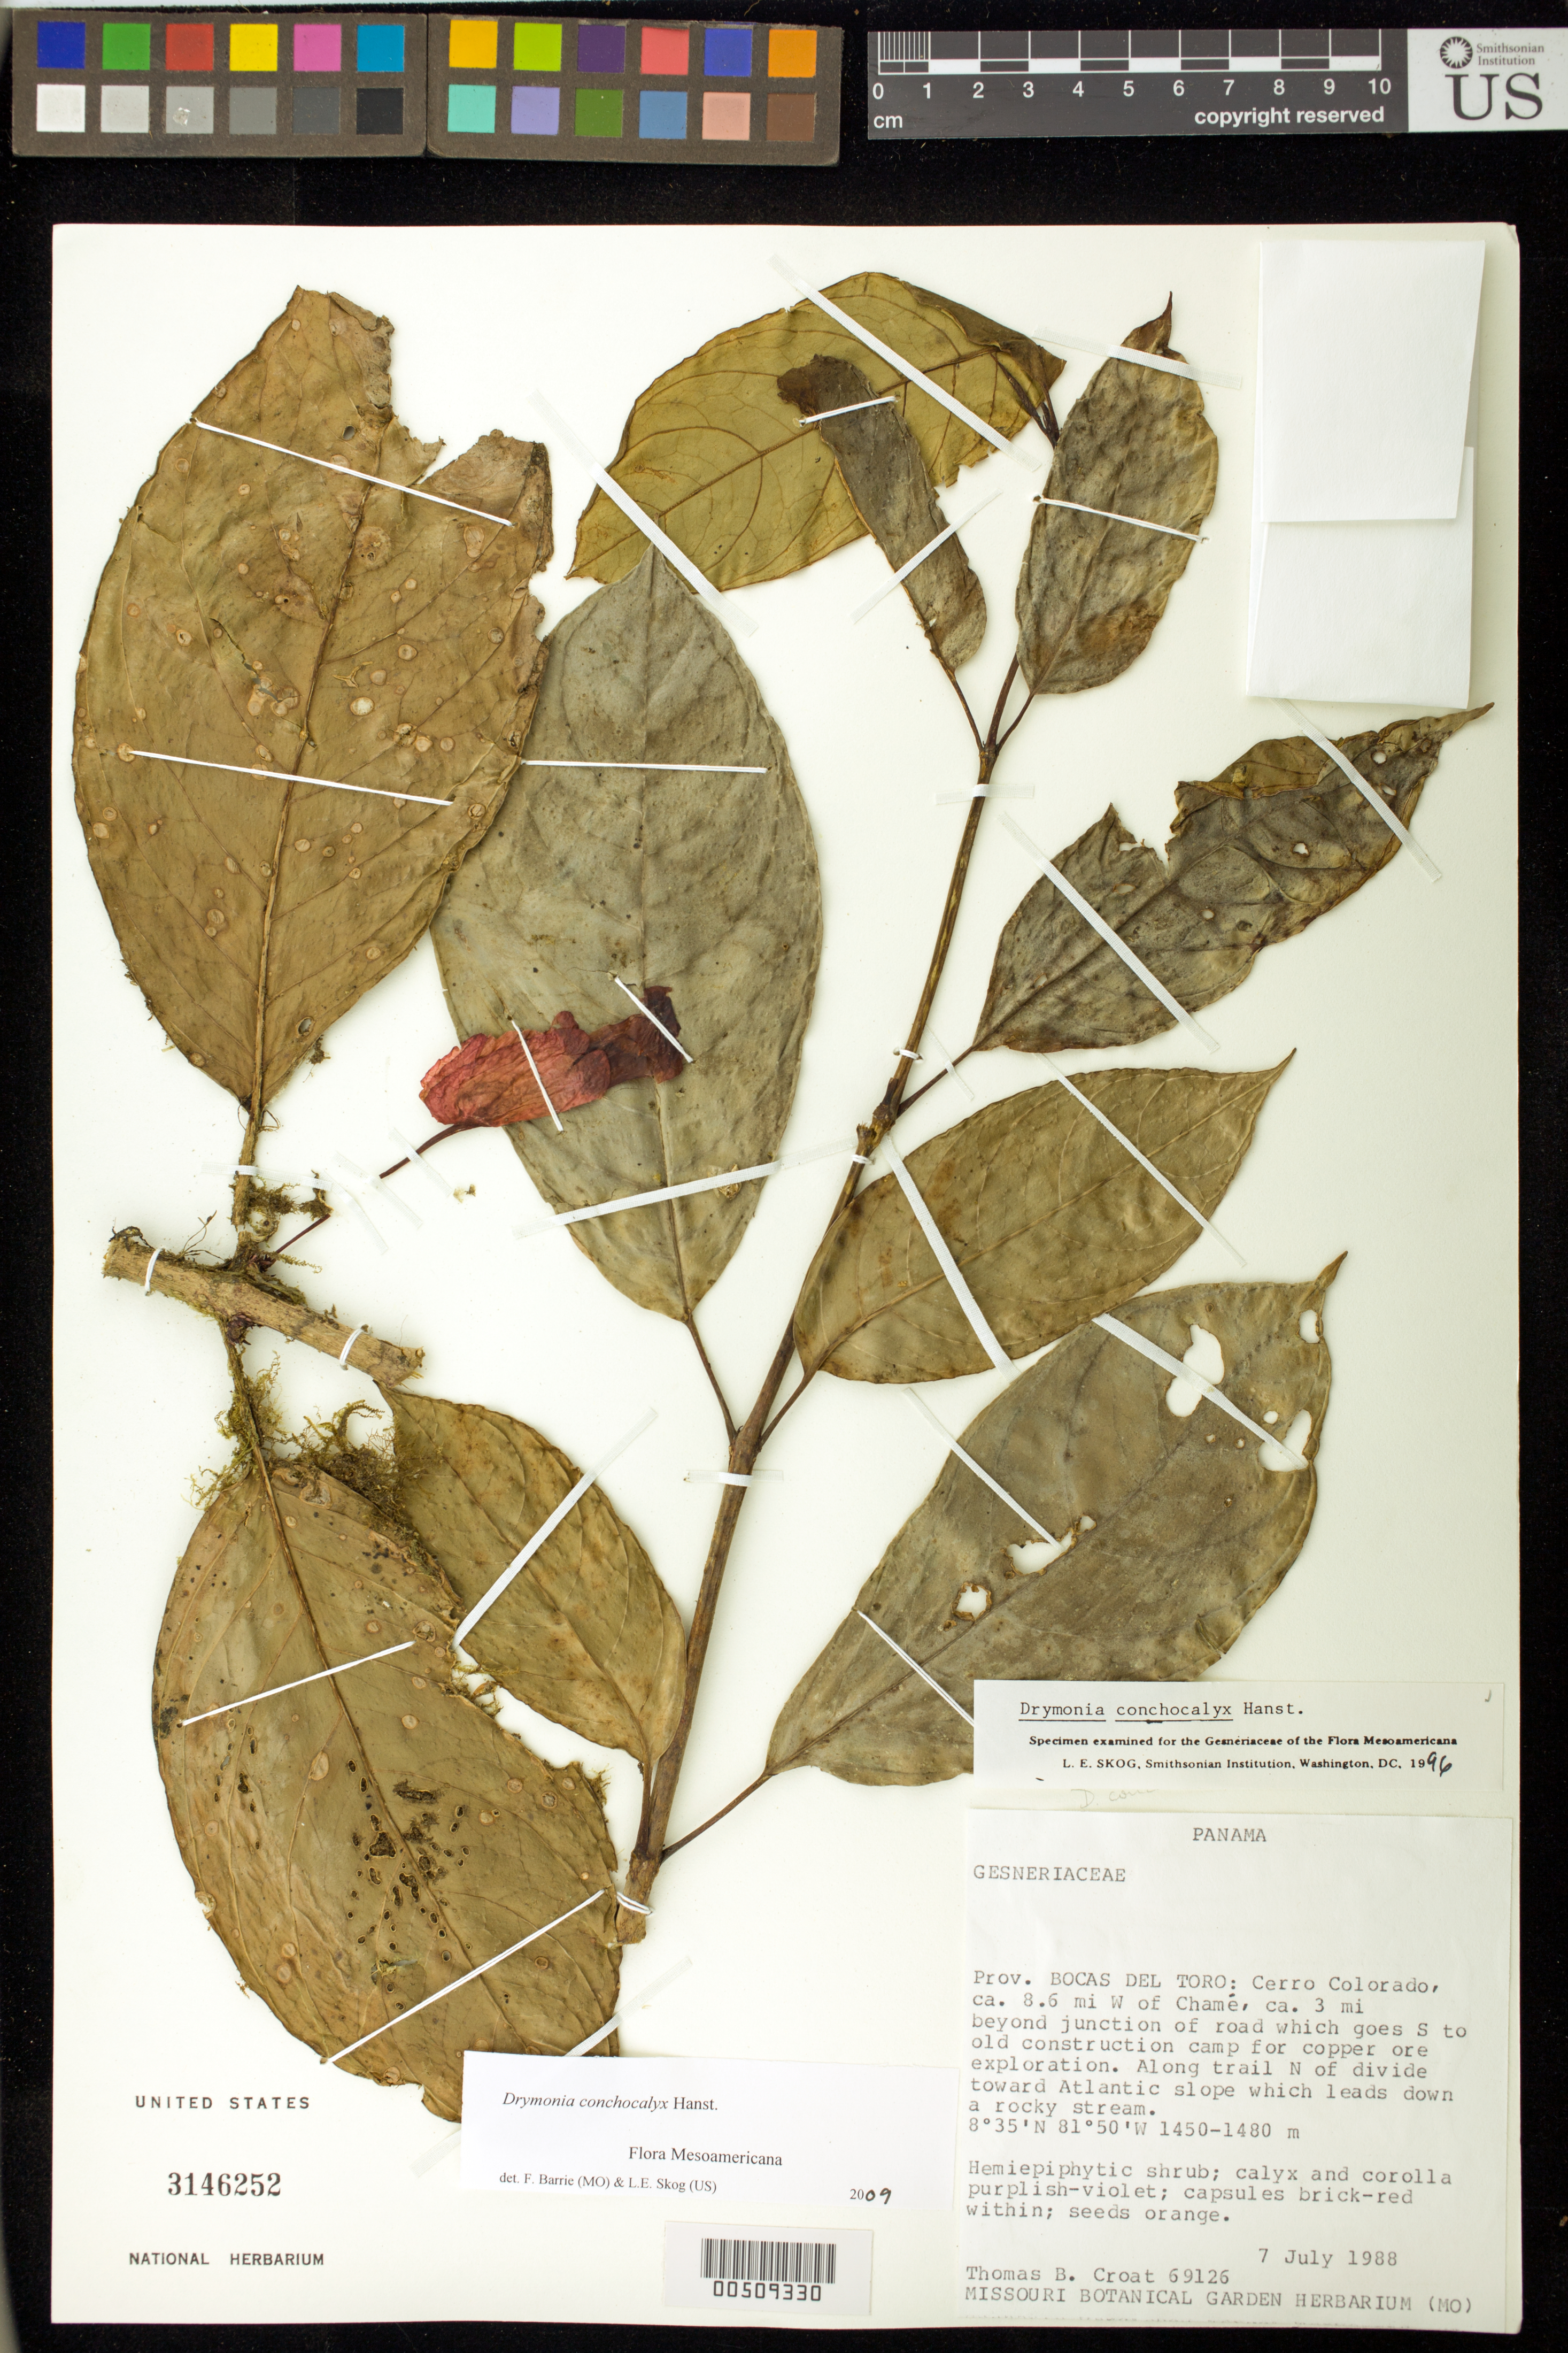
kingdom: Plantae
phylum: Tracheophyta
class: Magnoliopsida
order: Lamiales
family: Gesneriaceae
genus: Drymonia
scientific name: Drymonia conchocalyx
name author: Hanst.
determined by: Skog, Laurence E.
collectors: T. B. Croat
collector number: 69126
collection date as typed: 07 Jul 1988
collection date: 1988-07-07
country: Panama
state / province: Bocas del Toro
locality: Cerro Colorado, ca. 8.6 mi W of Chamé, ca. 3 mi beyond junction of road which goes S to old construction camp, along trail N of divide toward Atlantic slope which leads down a rocky stream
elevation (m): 1450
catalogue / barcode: US 3146252